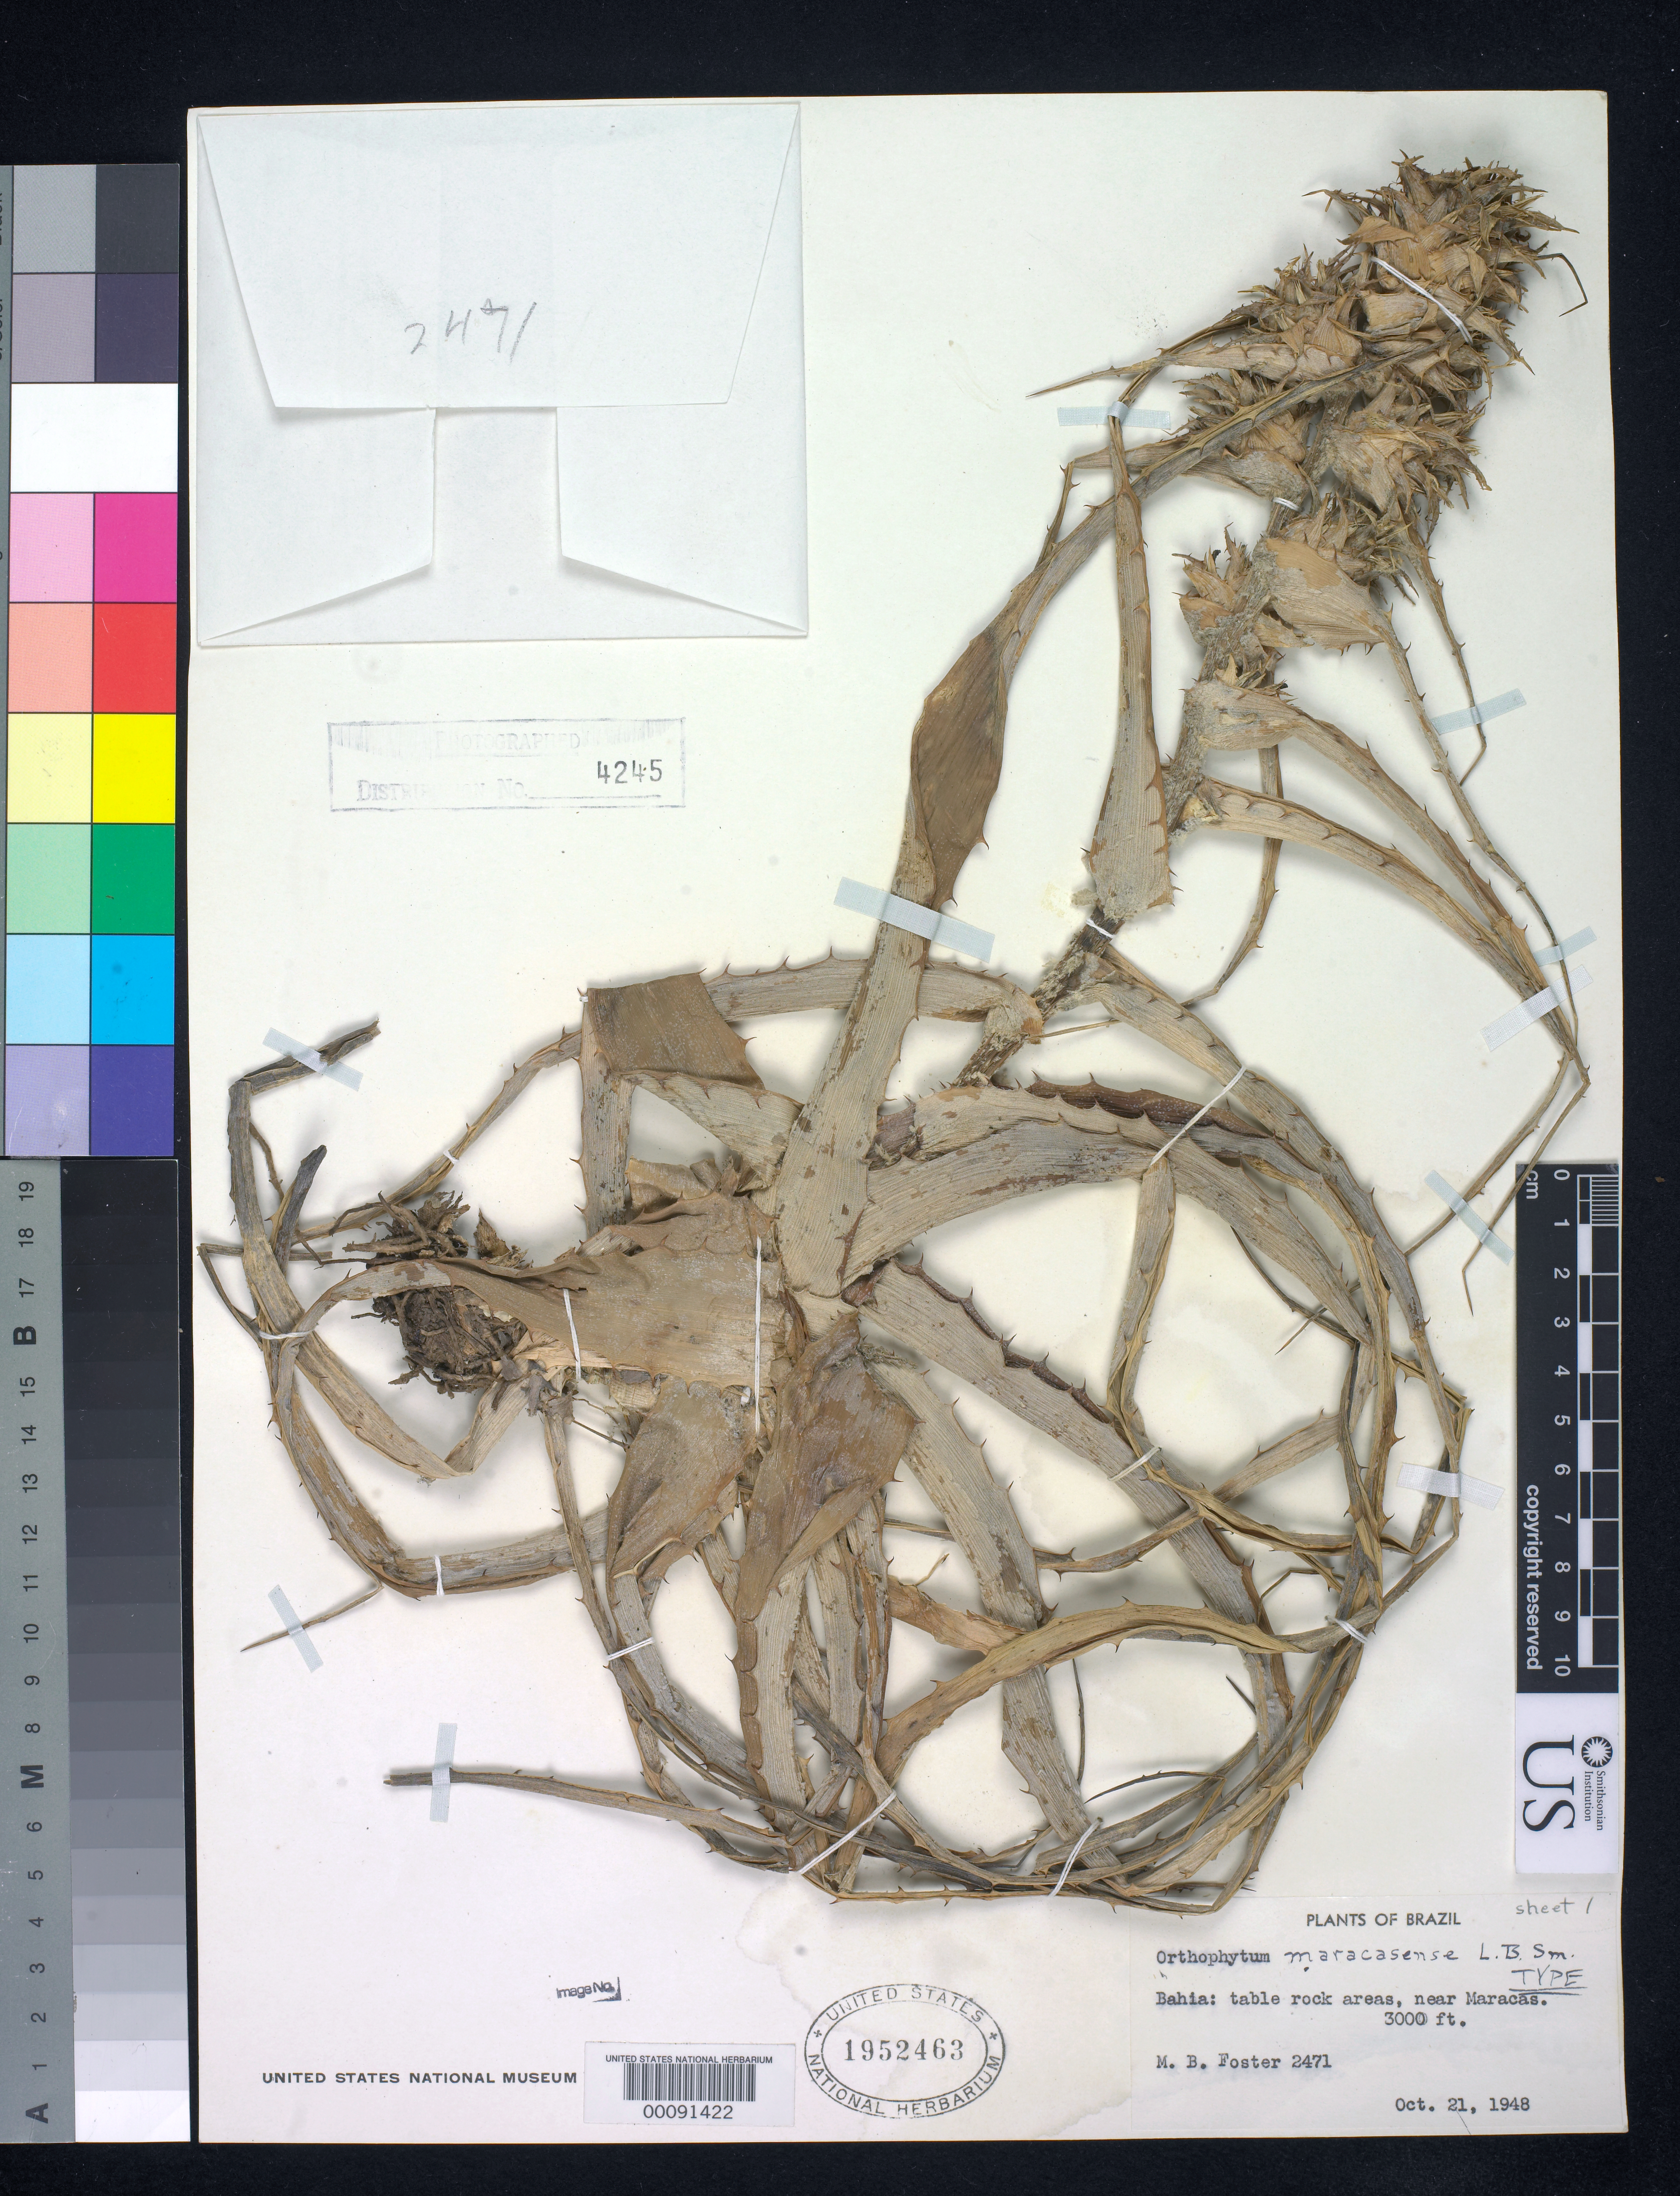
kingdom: Plantae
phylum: Tracheophyta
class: Liliopsida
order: Poales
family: Bromeliaceae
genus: Orthophytum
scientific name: Orthophytum maracasense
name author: L.B. Sm.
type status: Holotype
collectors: M. B. Foster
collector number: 2471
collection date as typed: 21 Oct 1948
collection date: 1948-10-21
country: Brazil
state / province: Bahia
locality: Near Maracas.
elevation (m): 914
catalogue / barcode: US 1952463